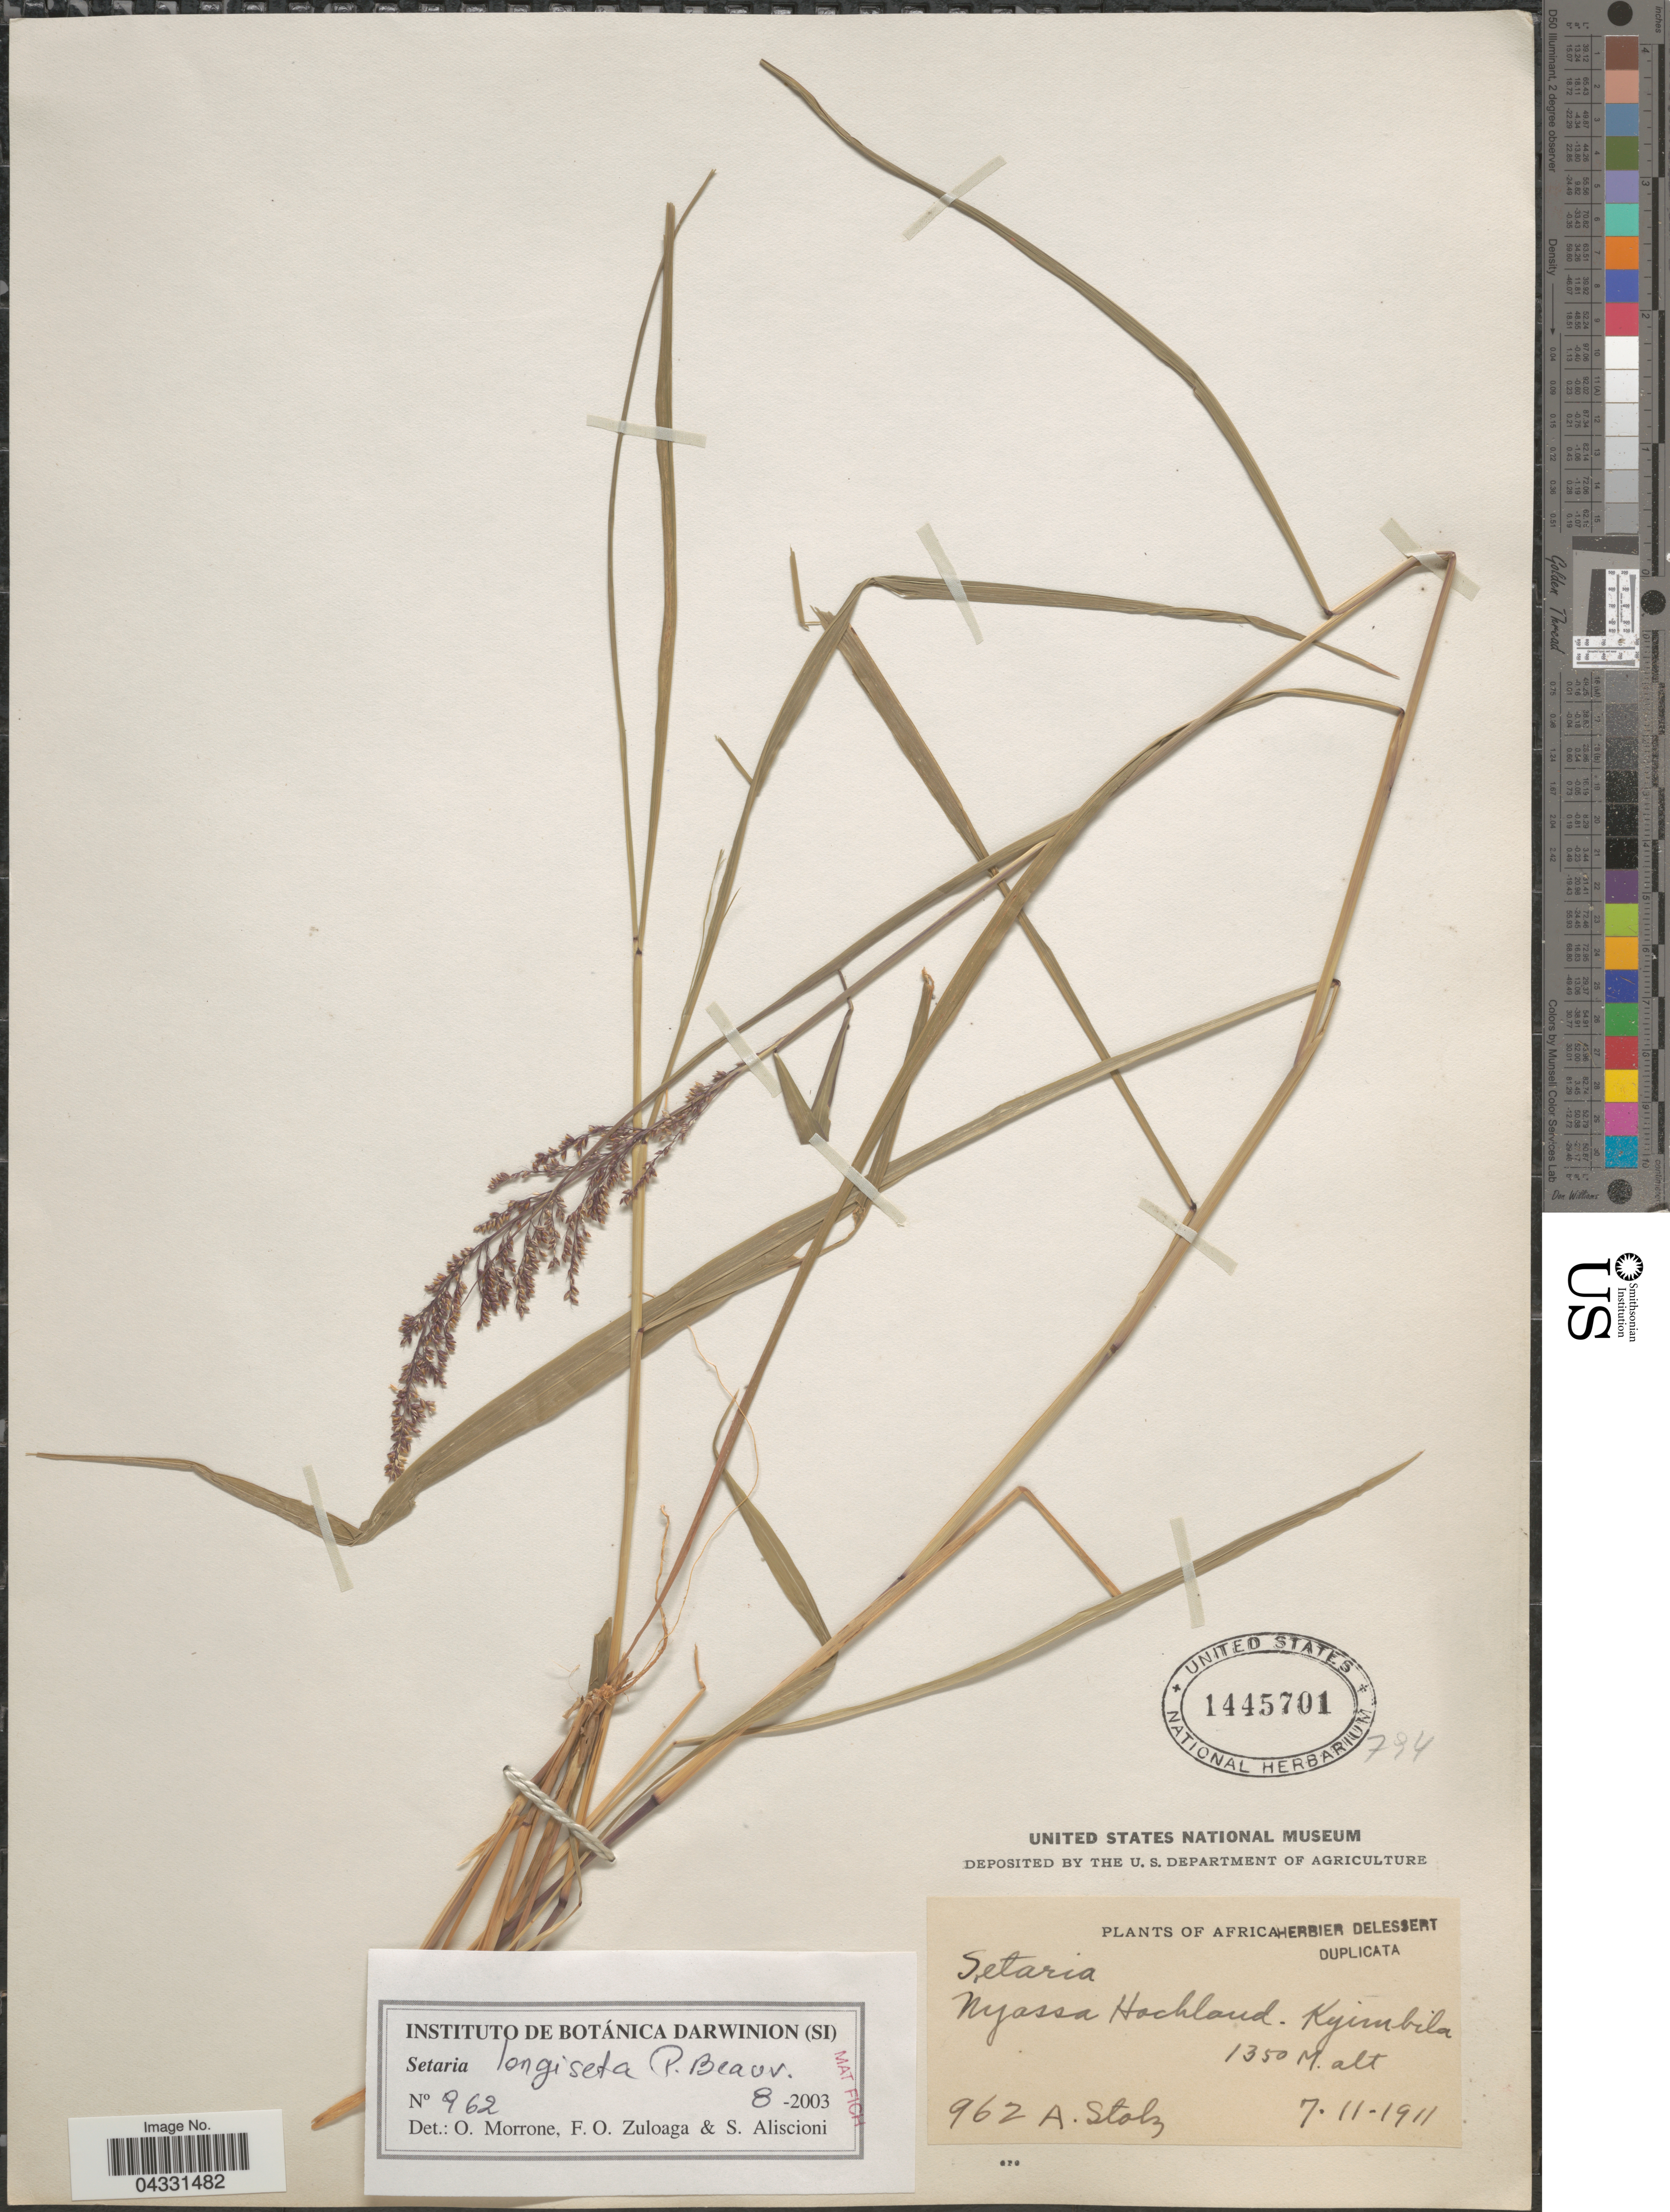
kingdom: Plantae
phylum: Tracheophyta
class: Liliopsida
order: Poales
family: Poaceae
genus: Setaria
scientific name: Setaria longiseta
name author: P. Beauv.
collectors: A. Stolz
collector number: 962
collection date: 1911-11-07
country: Malawi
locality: Nyassa Hochland. Kyimbila.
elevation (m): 1350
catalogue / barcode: US 1445701